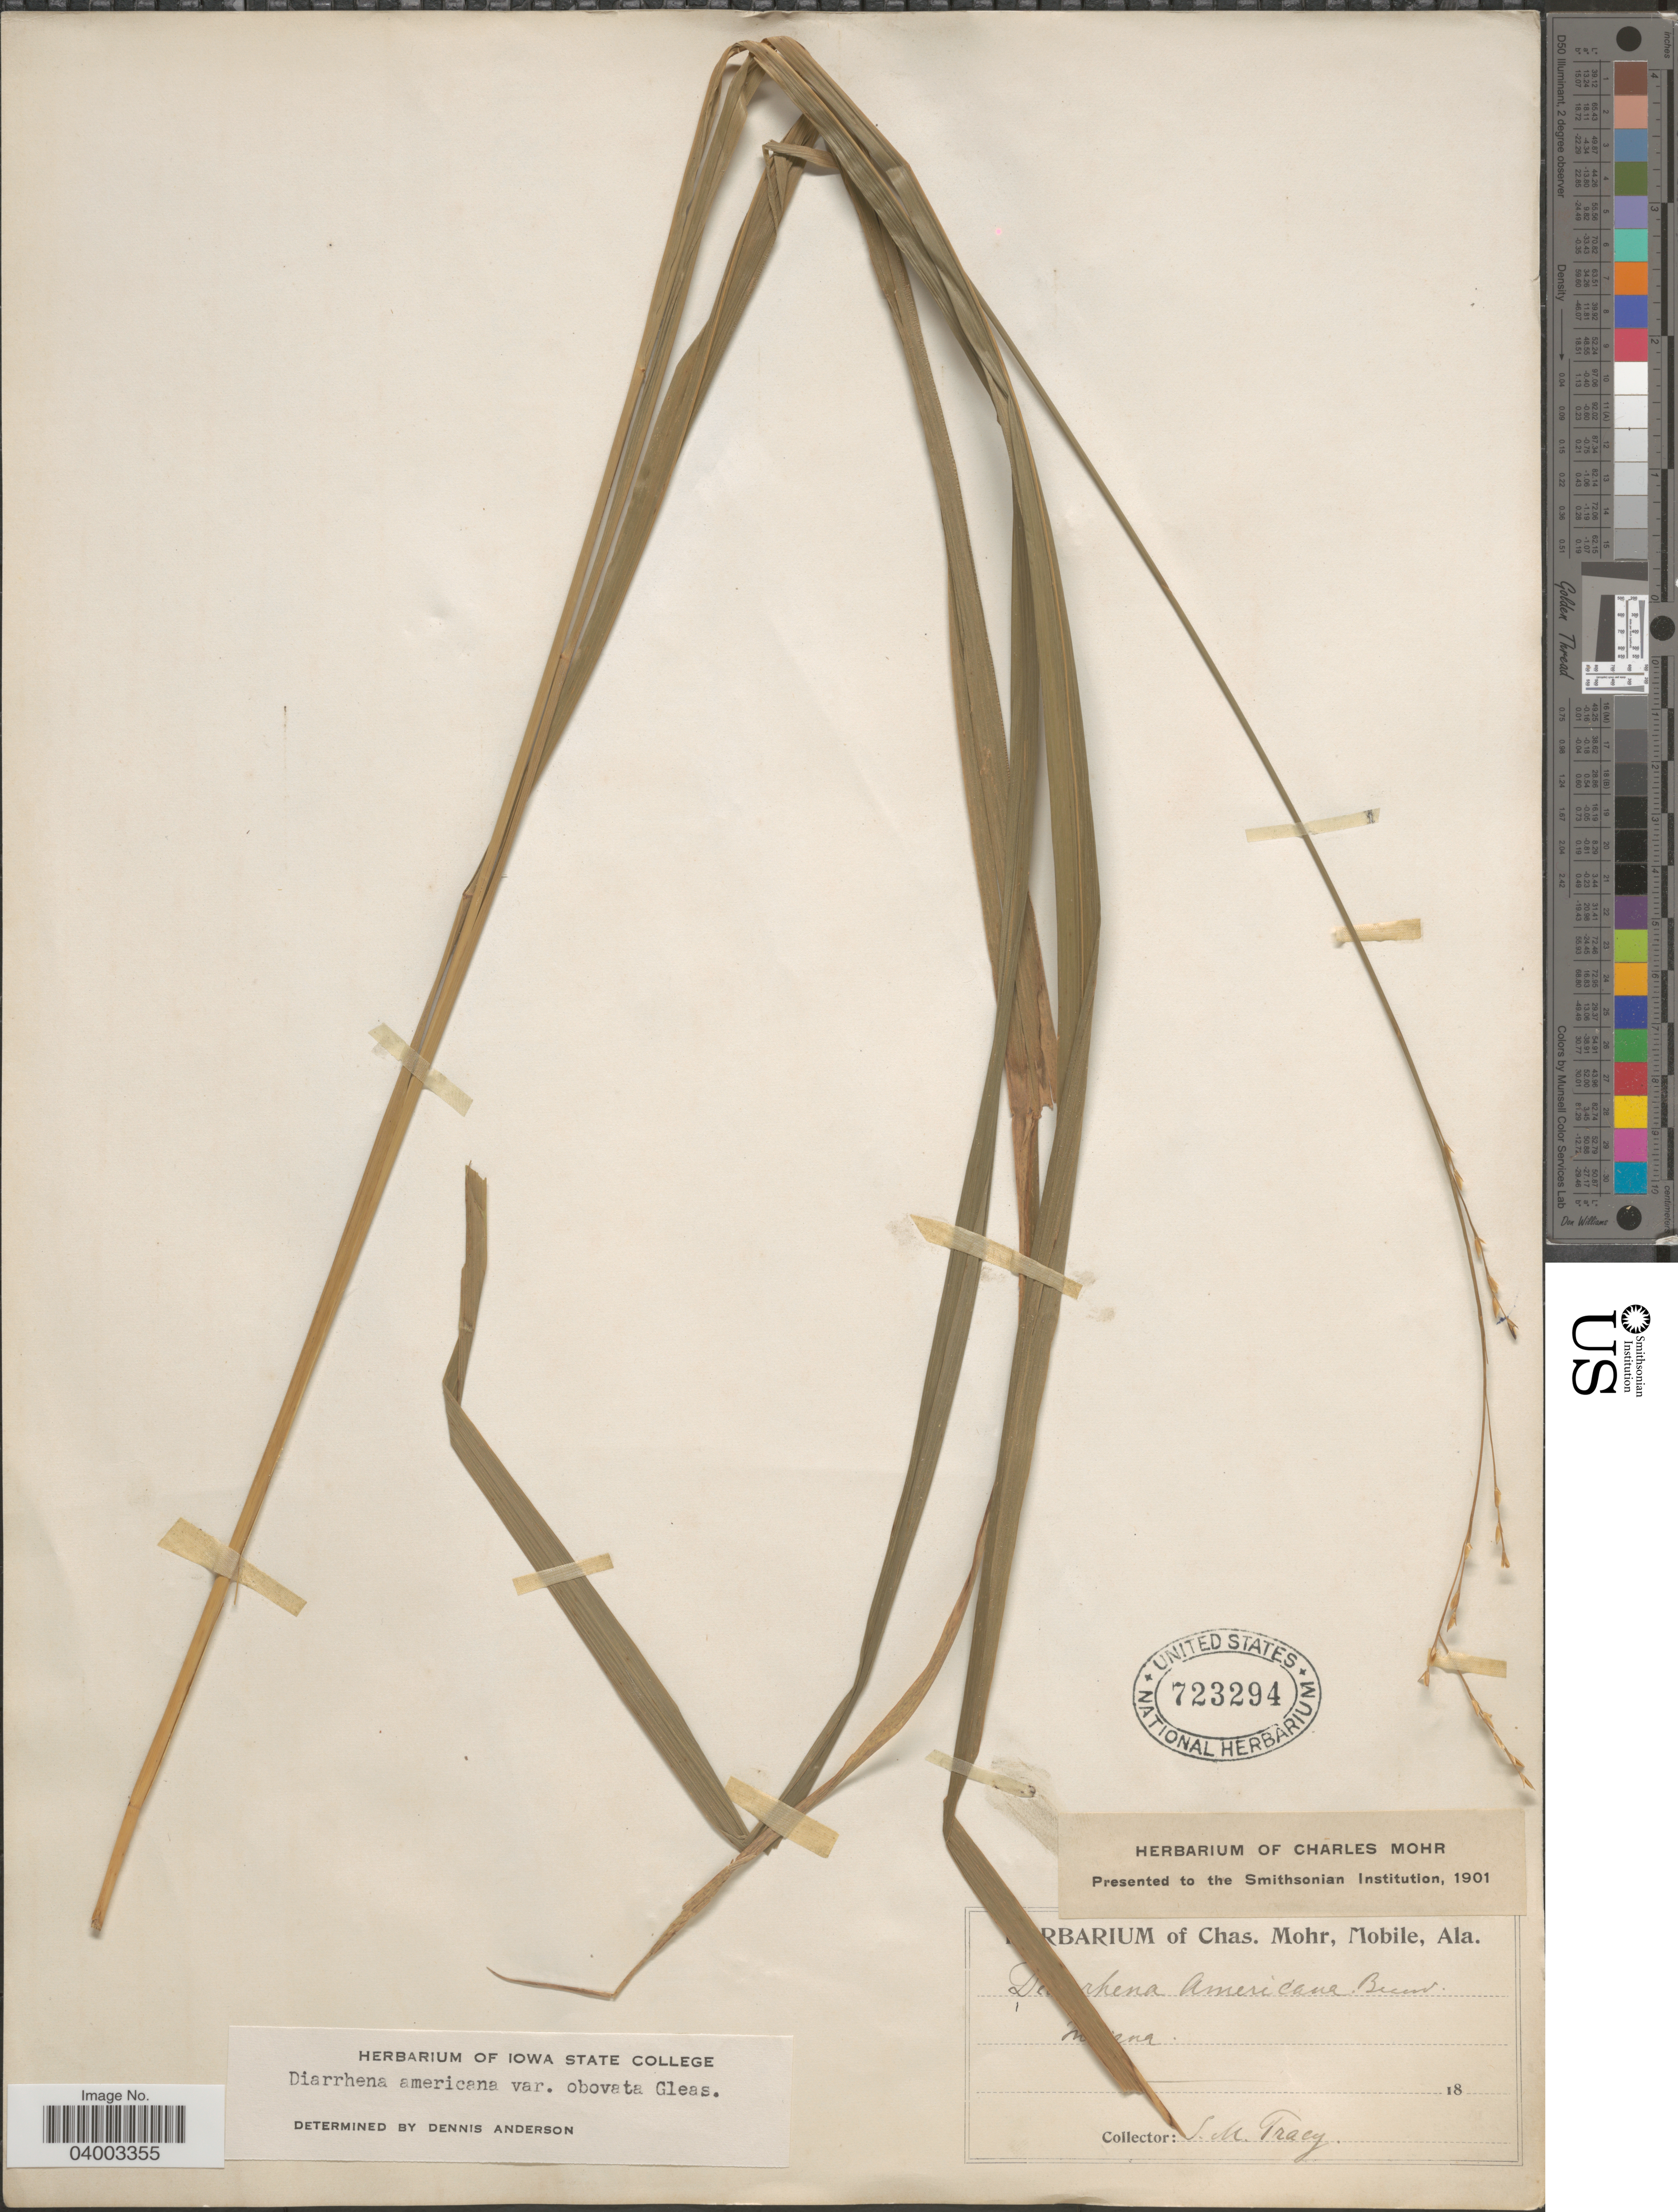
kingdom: Plantae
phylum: Tracheophyta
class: Liliopsida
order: Poales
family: Poaceae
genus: Diarrhena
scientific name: Diarrhena obovata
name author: (Gleason) Brandenburg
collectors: S. M. Tracy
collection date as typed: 18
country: United States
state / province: Indiana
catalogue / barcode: US 723294